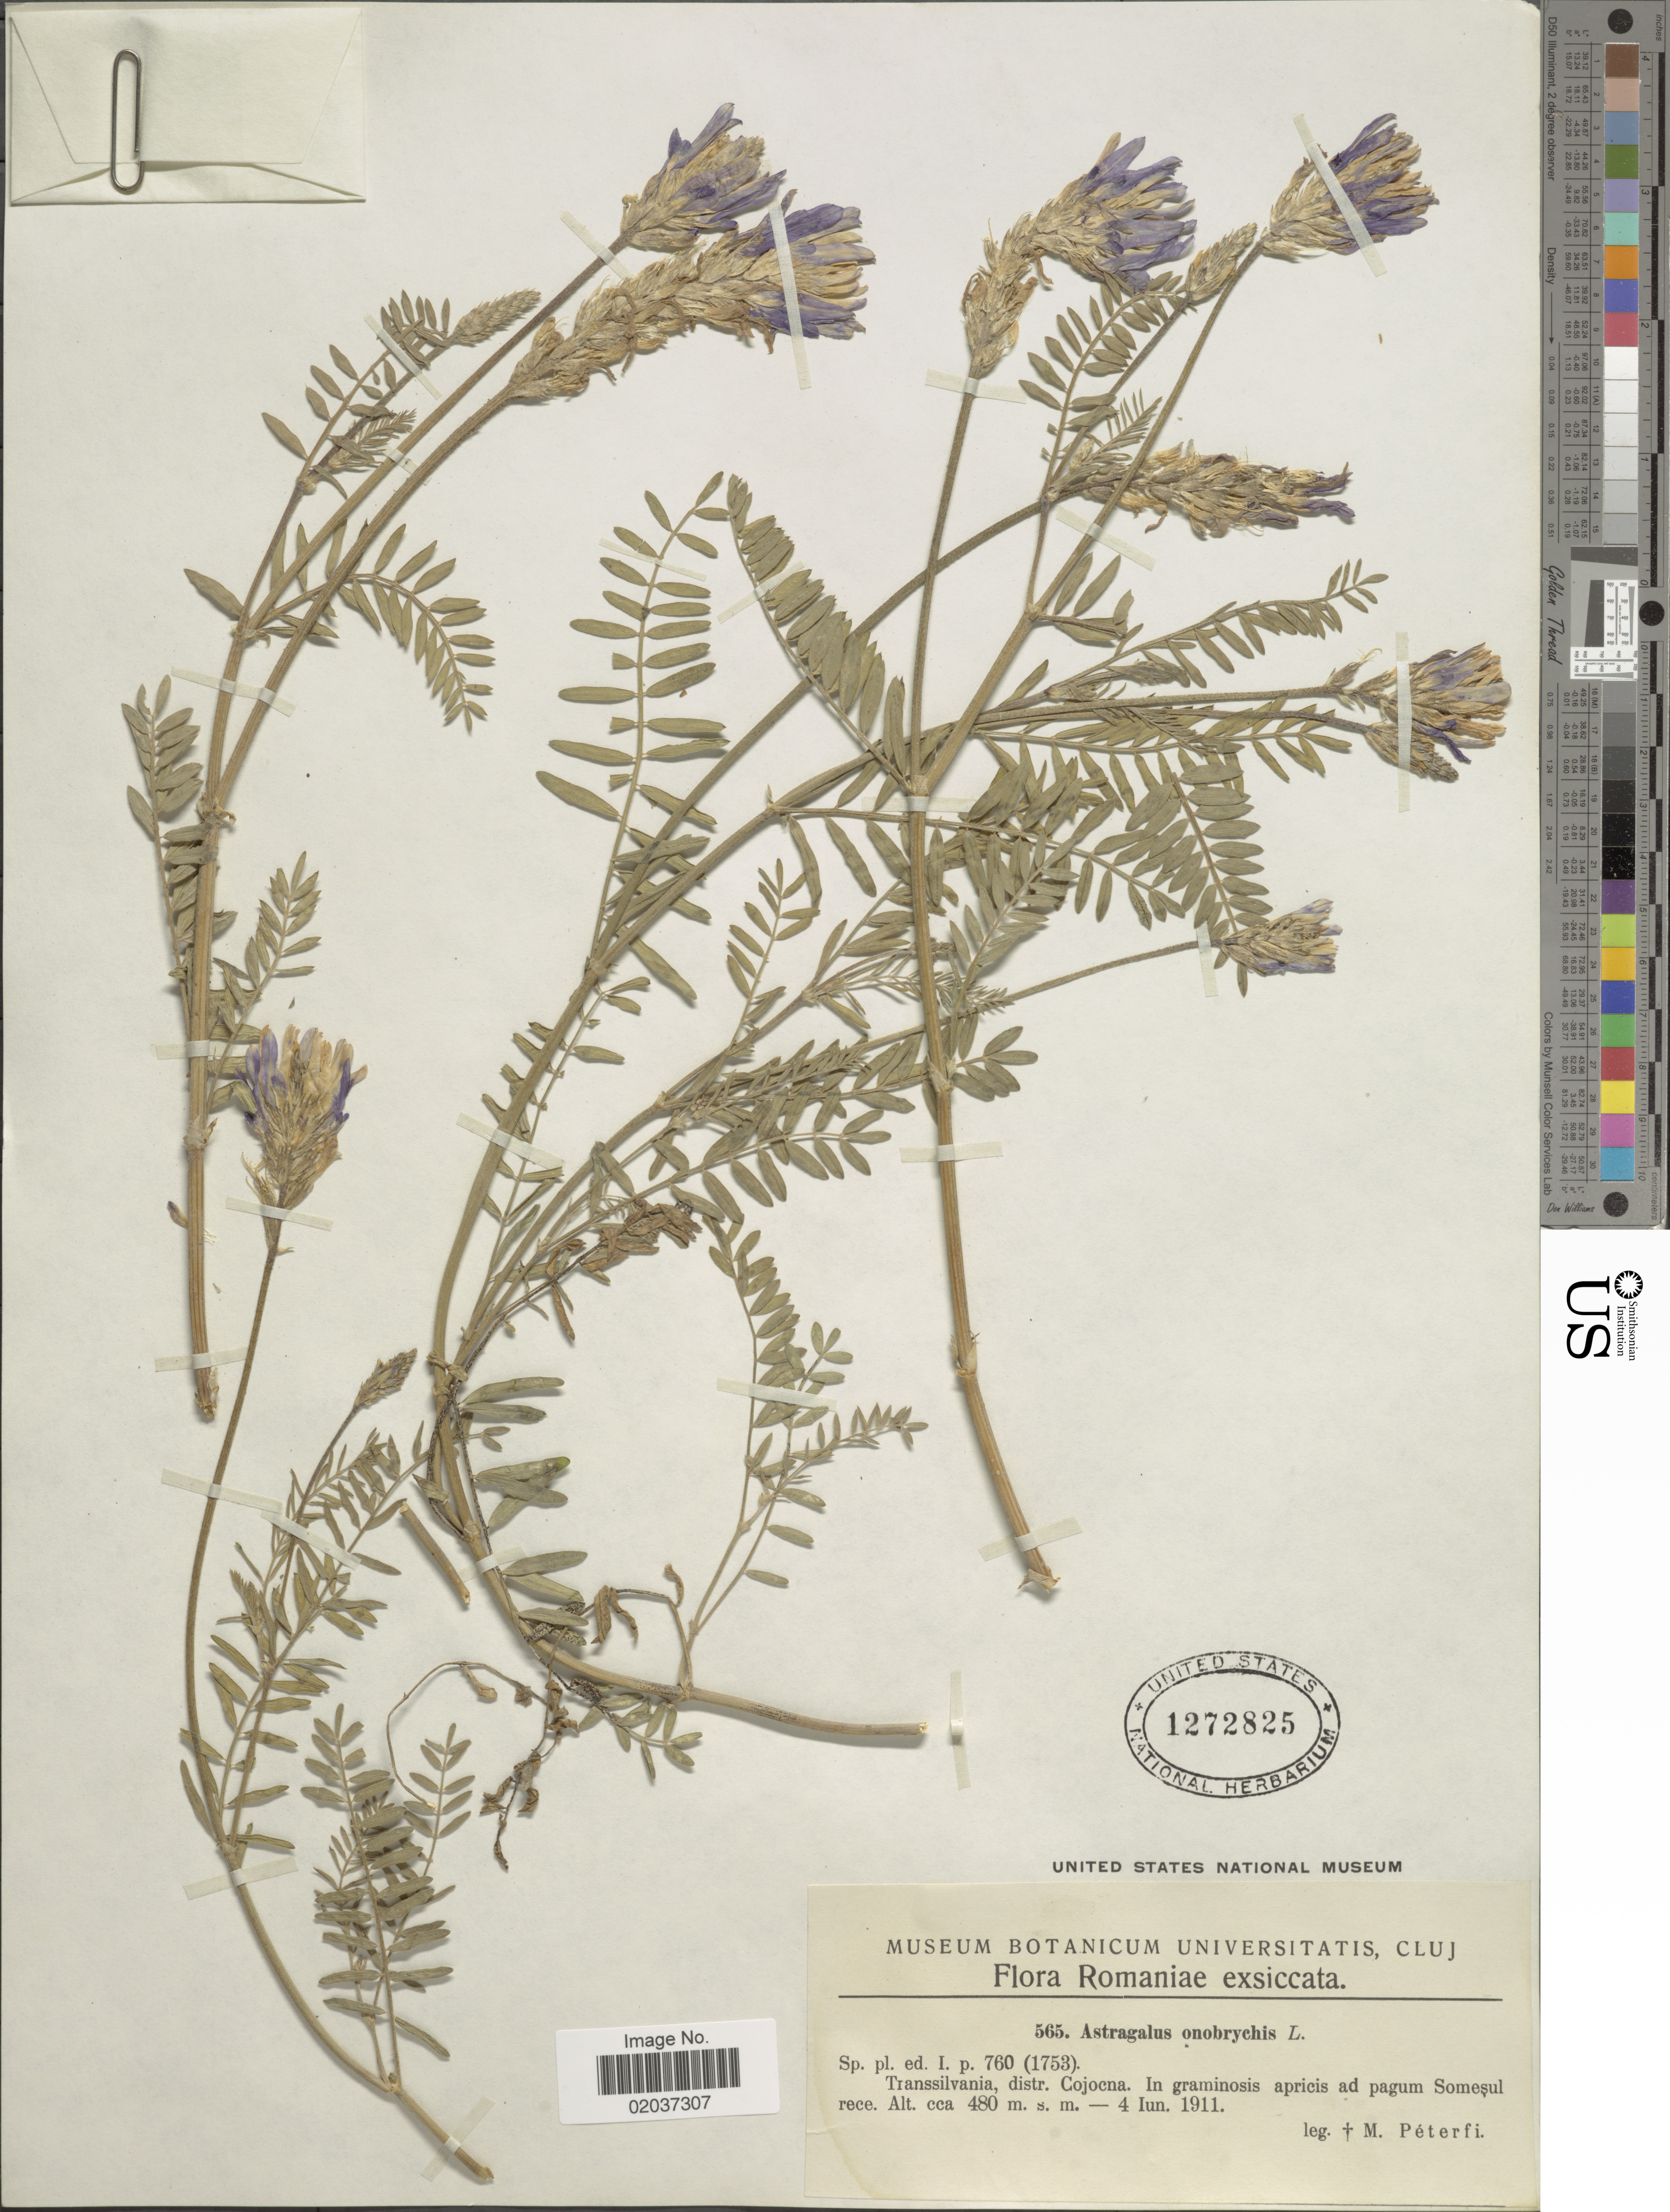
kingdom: Plantae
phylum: Tracheophyta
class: Magnoliopsida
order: Fabales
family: Fabaceae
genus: Astragalus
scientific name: Astragalus onobrychioides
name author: M. Bieb.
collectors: M. Péterfi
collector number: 565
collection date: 1911-06-04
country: Romania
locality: Romaniae exsiccata, Transsilvania, distr. Cojocna, In graminosis apricis ad pagum Somesul rece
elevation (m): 480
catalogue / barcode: US 1272825